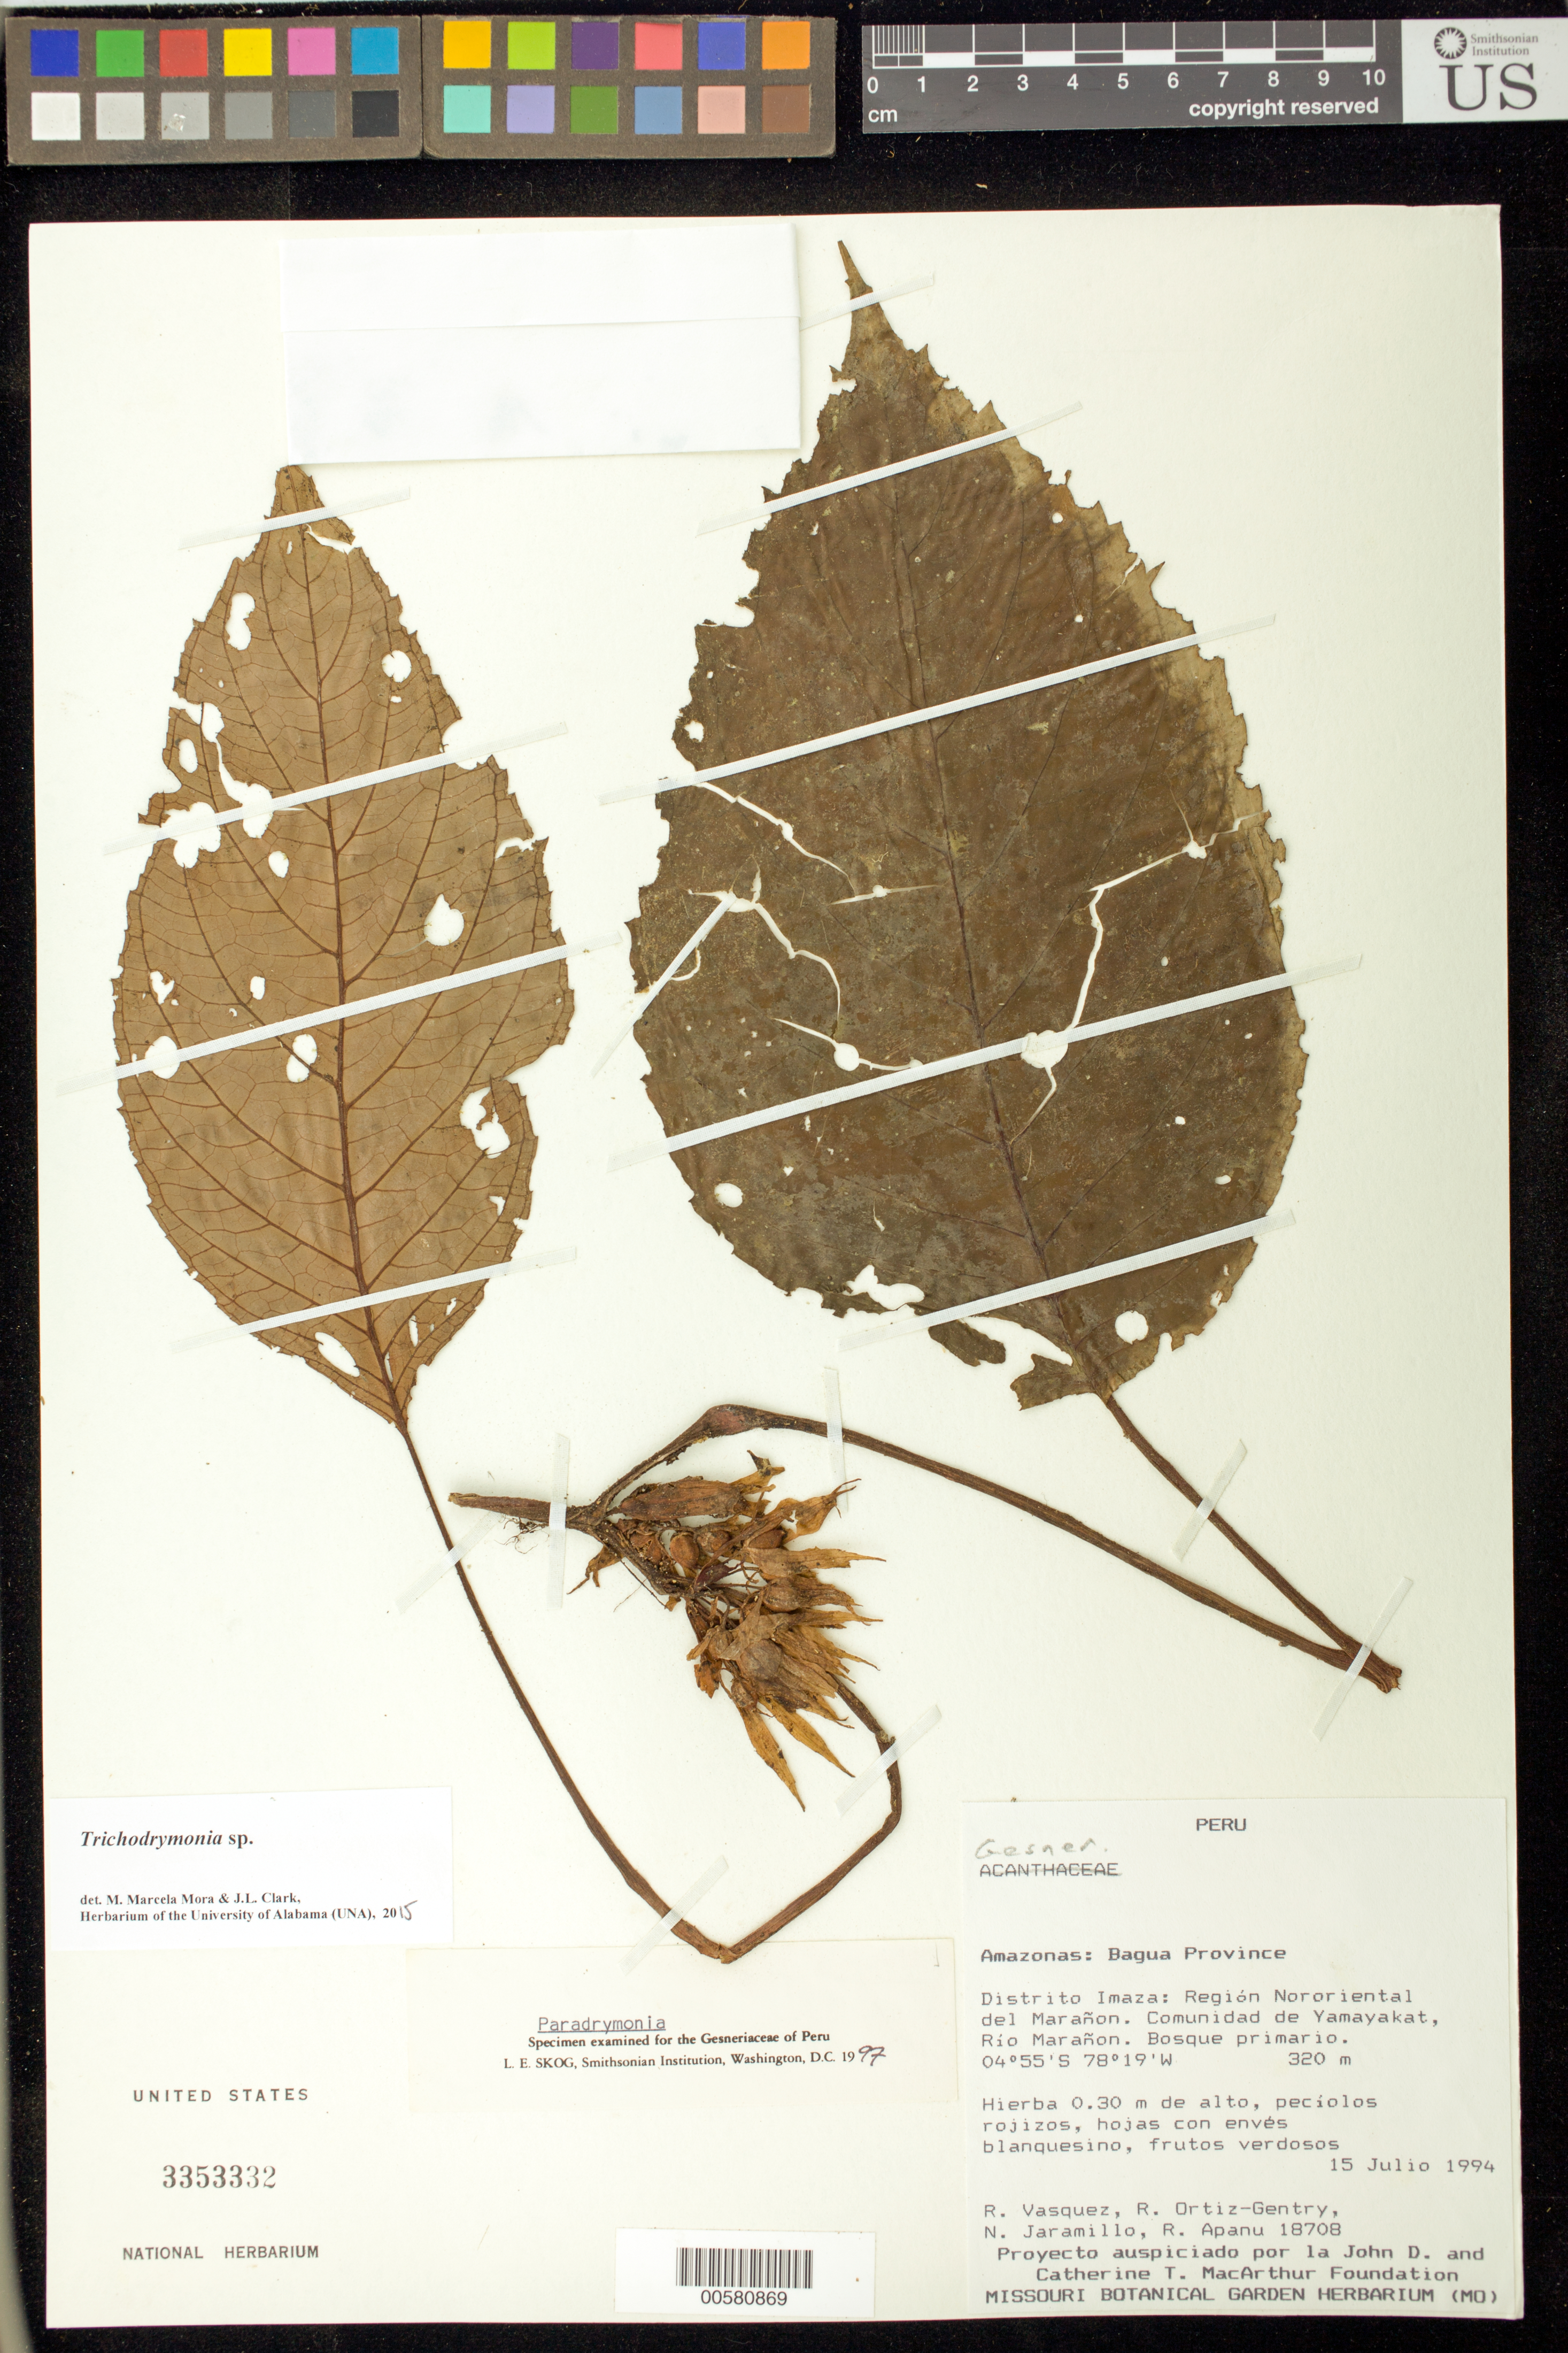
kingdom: Plantae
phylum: Tracheophyta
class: Magnoliopsida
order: Lamiales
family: Gesneriaceae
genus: Trichodrymonia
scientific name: Trichodrymonia sp.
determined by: Mora, M. M.; Clark, J. L.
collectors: R. Vásquez, R. Ortiz-Gentry, N. Jaramillo & R. Apanu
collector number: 18708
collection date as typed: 15 Jul 1994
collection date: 1994-07-15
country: Peru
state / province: Amazonas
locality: Prov. Bagua, dtto. Imaza: región nororiental del Marañon, comunidad de Yamayakat, Río Marañon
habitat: Bosque primario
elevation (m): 320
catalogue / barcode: US 3353332